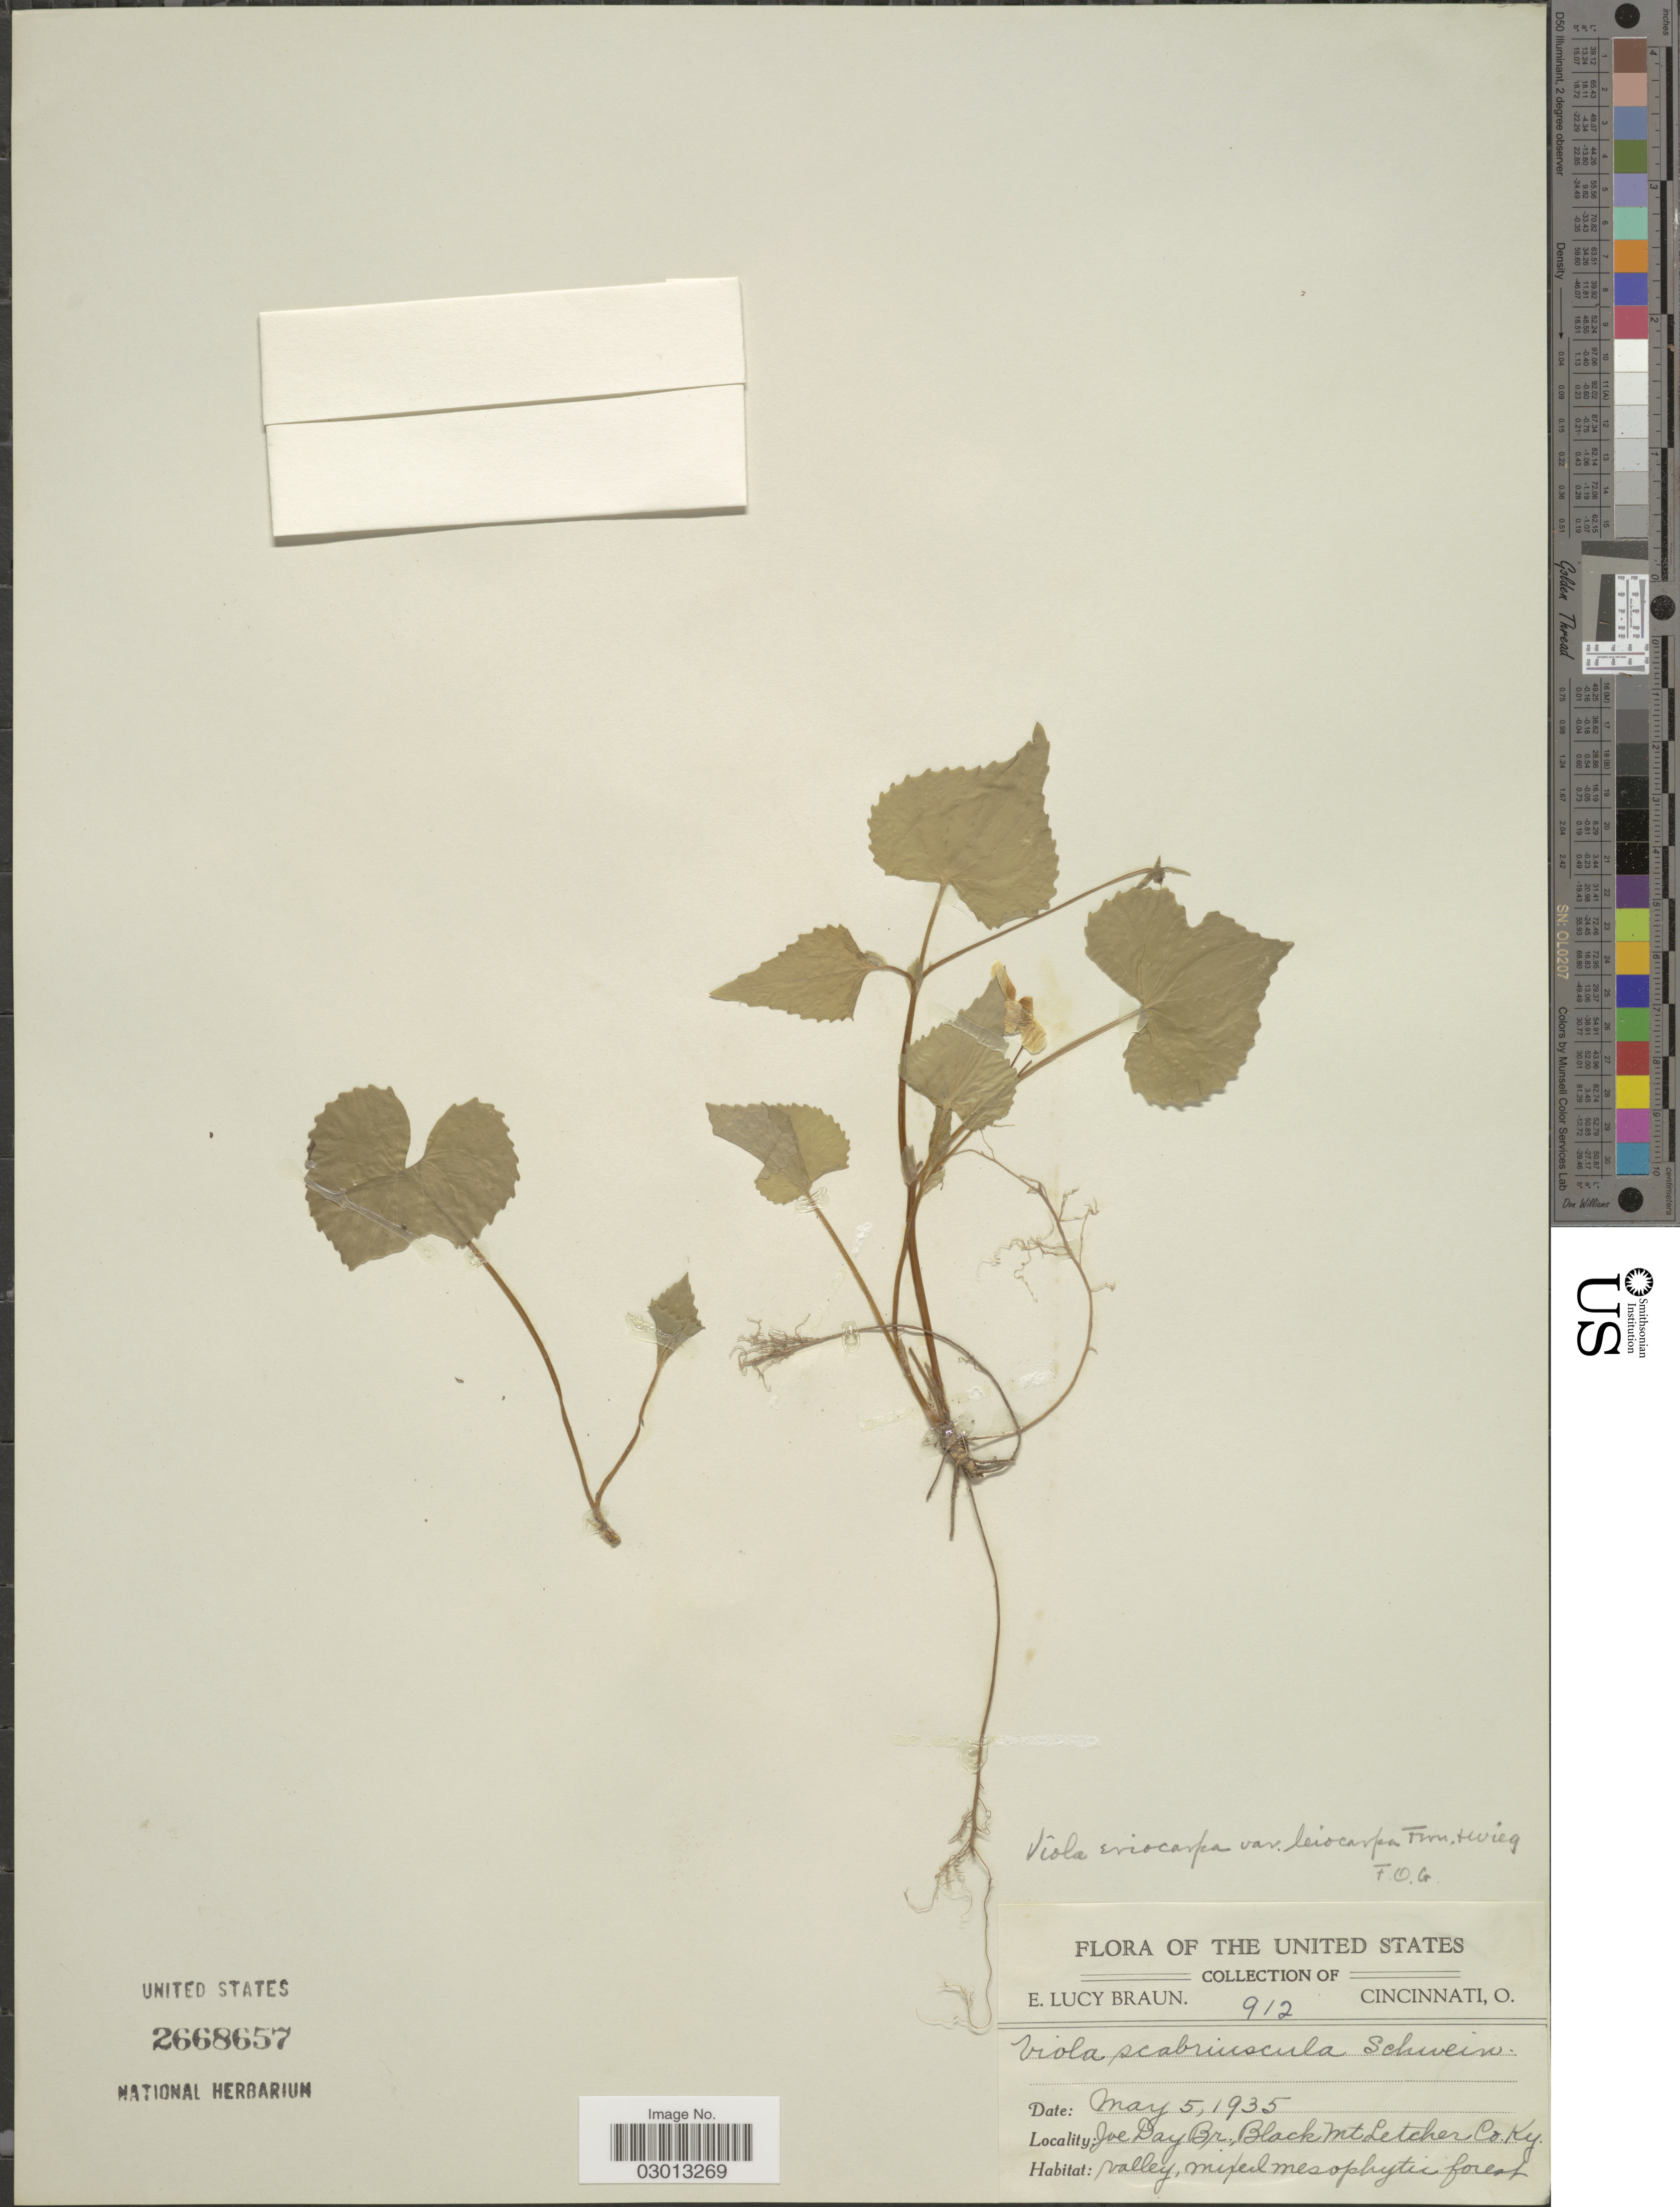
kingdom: Plantae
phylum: Tracheophyta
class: Magnoliopsida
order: Malpighiales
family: Violaceae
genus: Viola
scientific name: Viola pensylvanica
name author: Michx.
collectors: E. L. Braun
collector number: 912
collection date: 1935-05-05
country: United States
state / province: Kentucky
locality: Joe Day Br., Black Mt Letcher Co.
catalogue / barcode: US 2668657